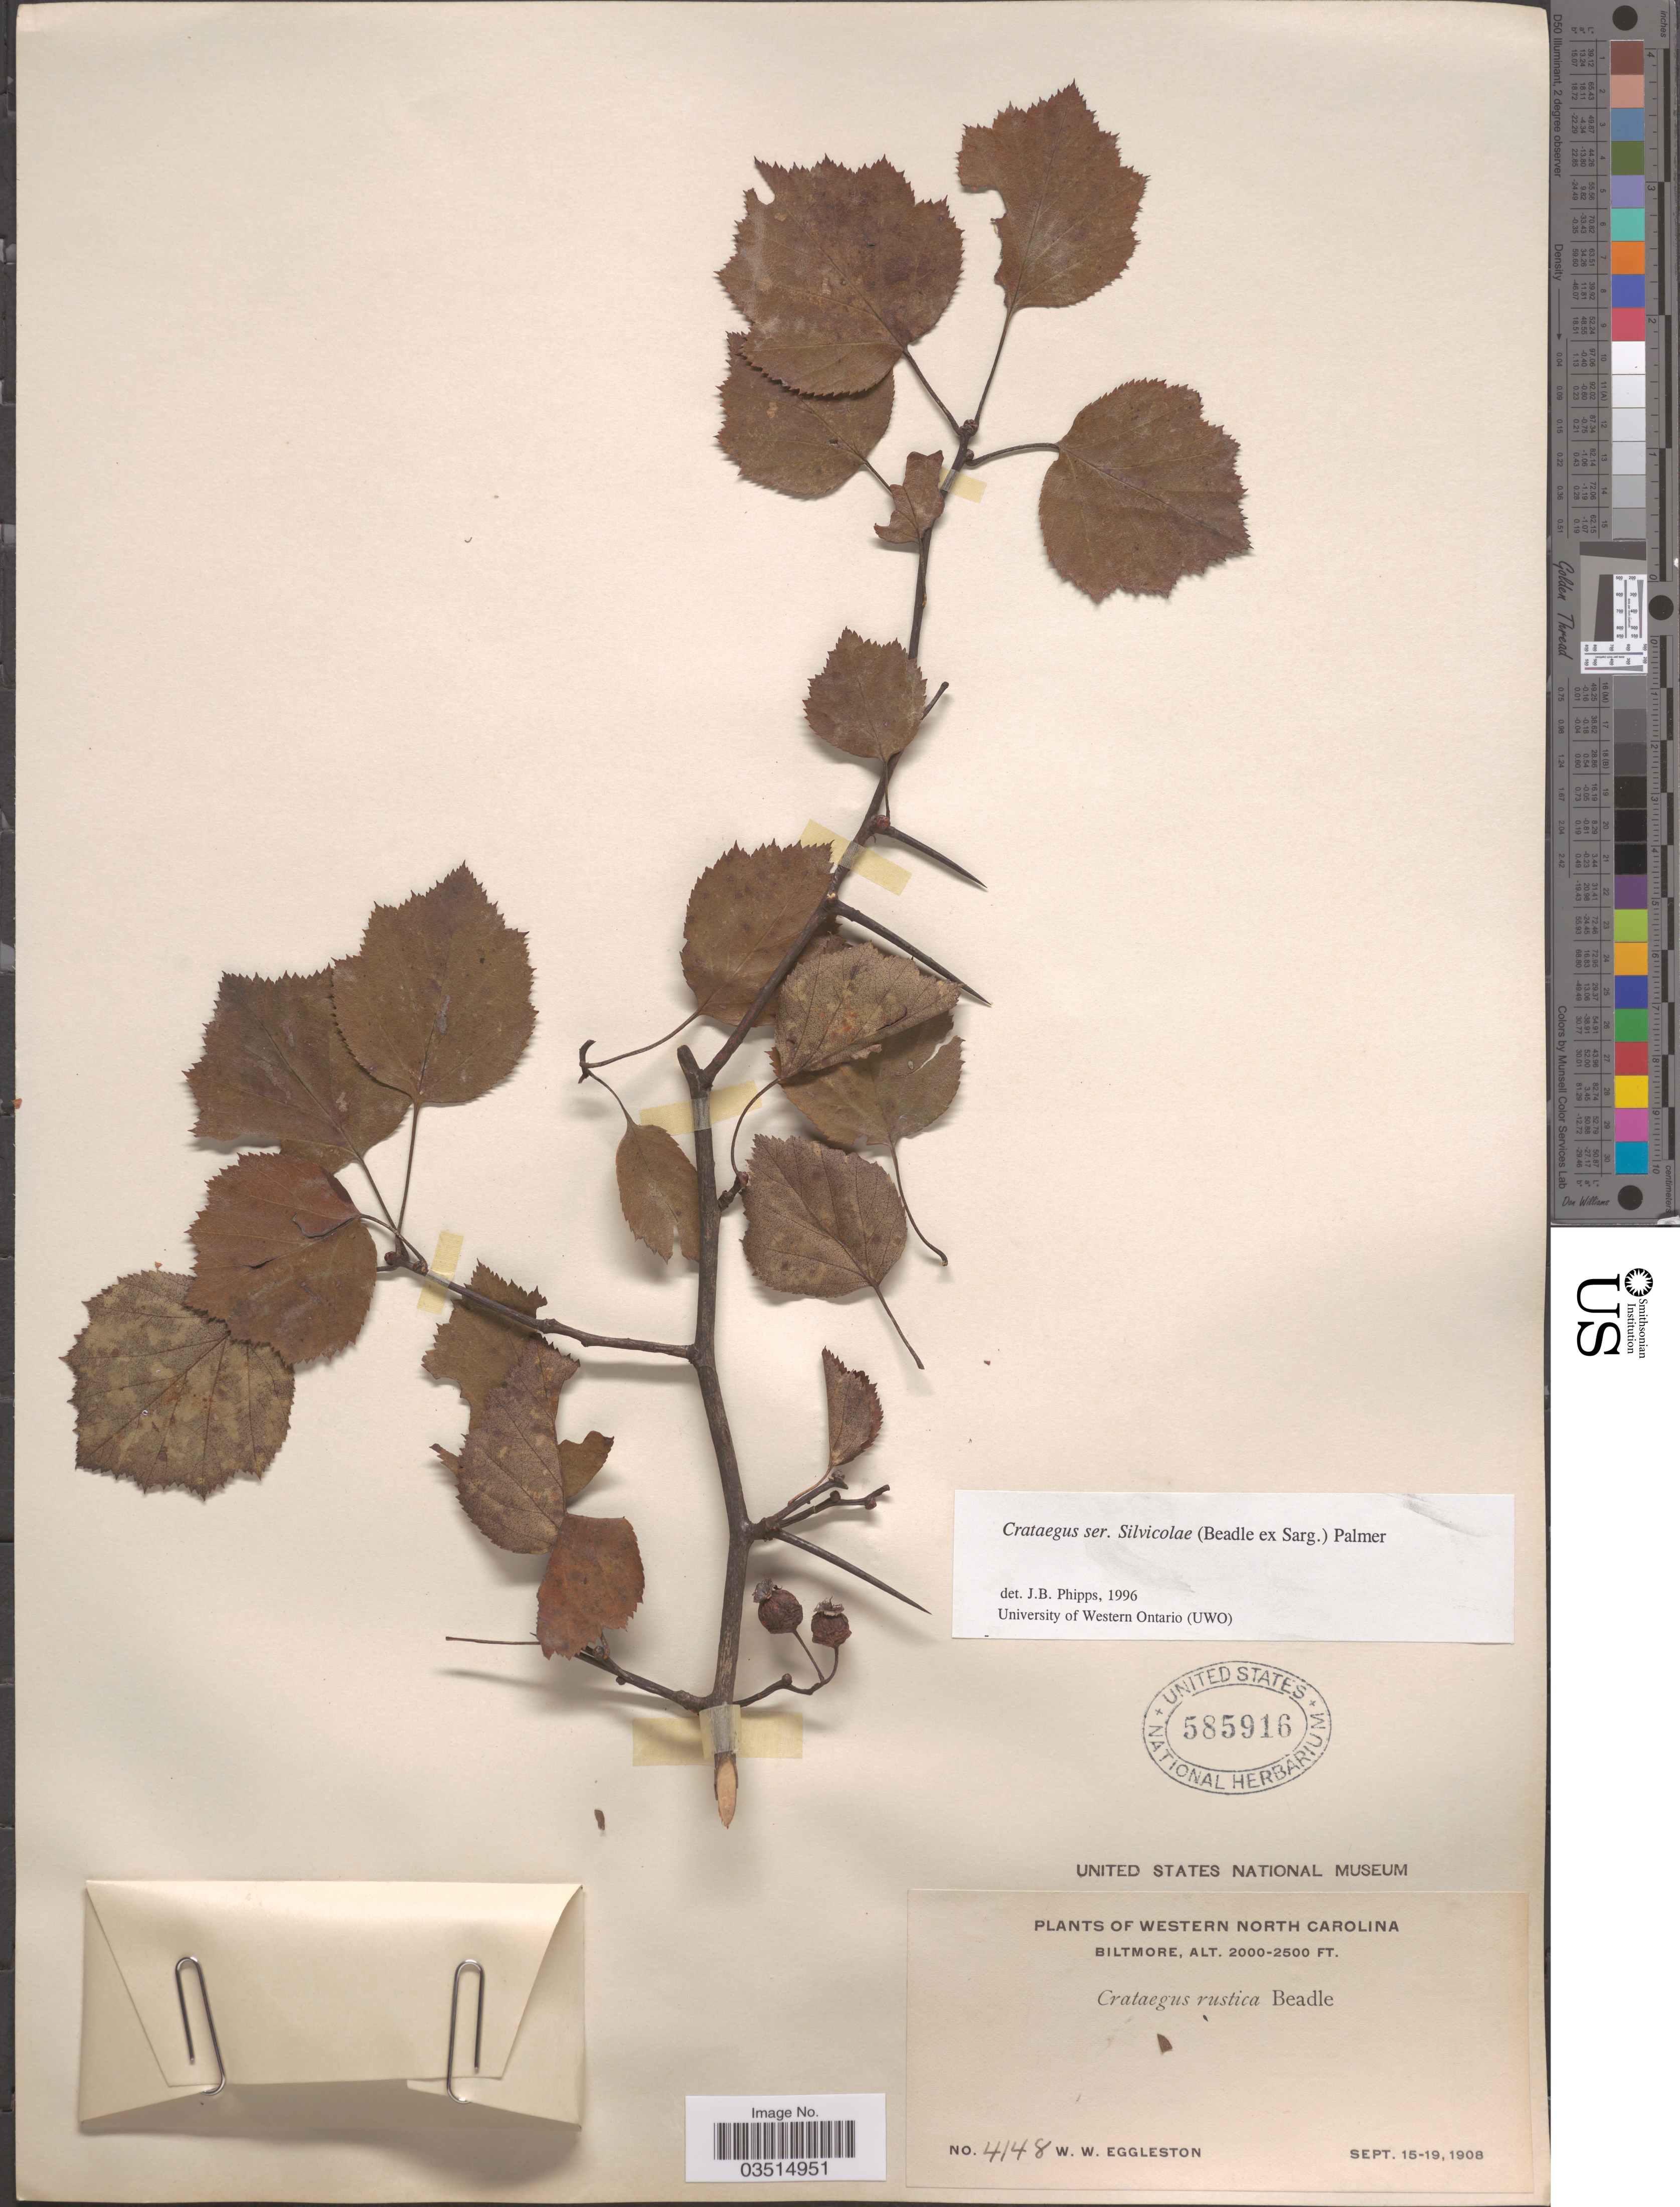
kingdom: Plantae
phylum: Tracheophyta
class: Magnoliopsida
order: Rosales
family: Rosaceae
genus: Crataegus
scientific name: Crataegus gattingeri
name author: Ashe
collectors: W. W. Eggleston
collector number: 4148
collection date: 1908-09-15/1908-09-19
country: United States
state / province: North Carolina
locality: Western North Carolina. Biltmore.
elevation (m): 610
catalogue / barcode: US 585916